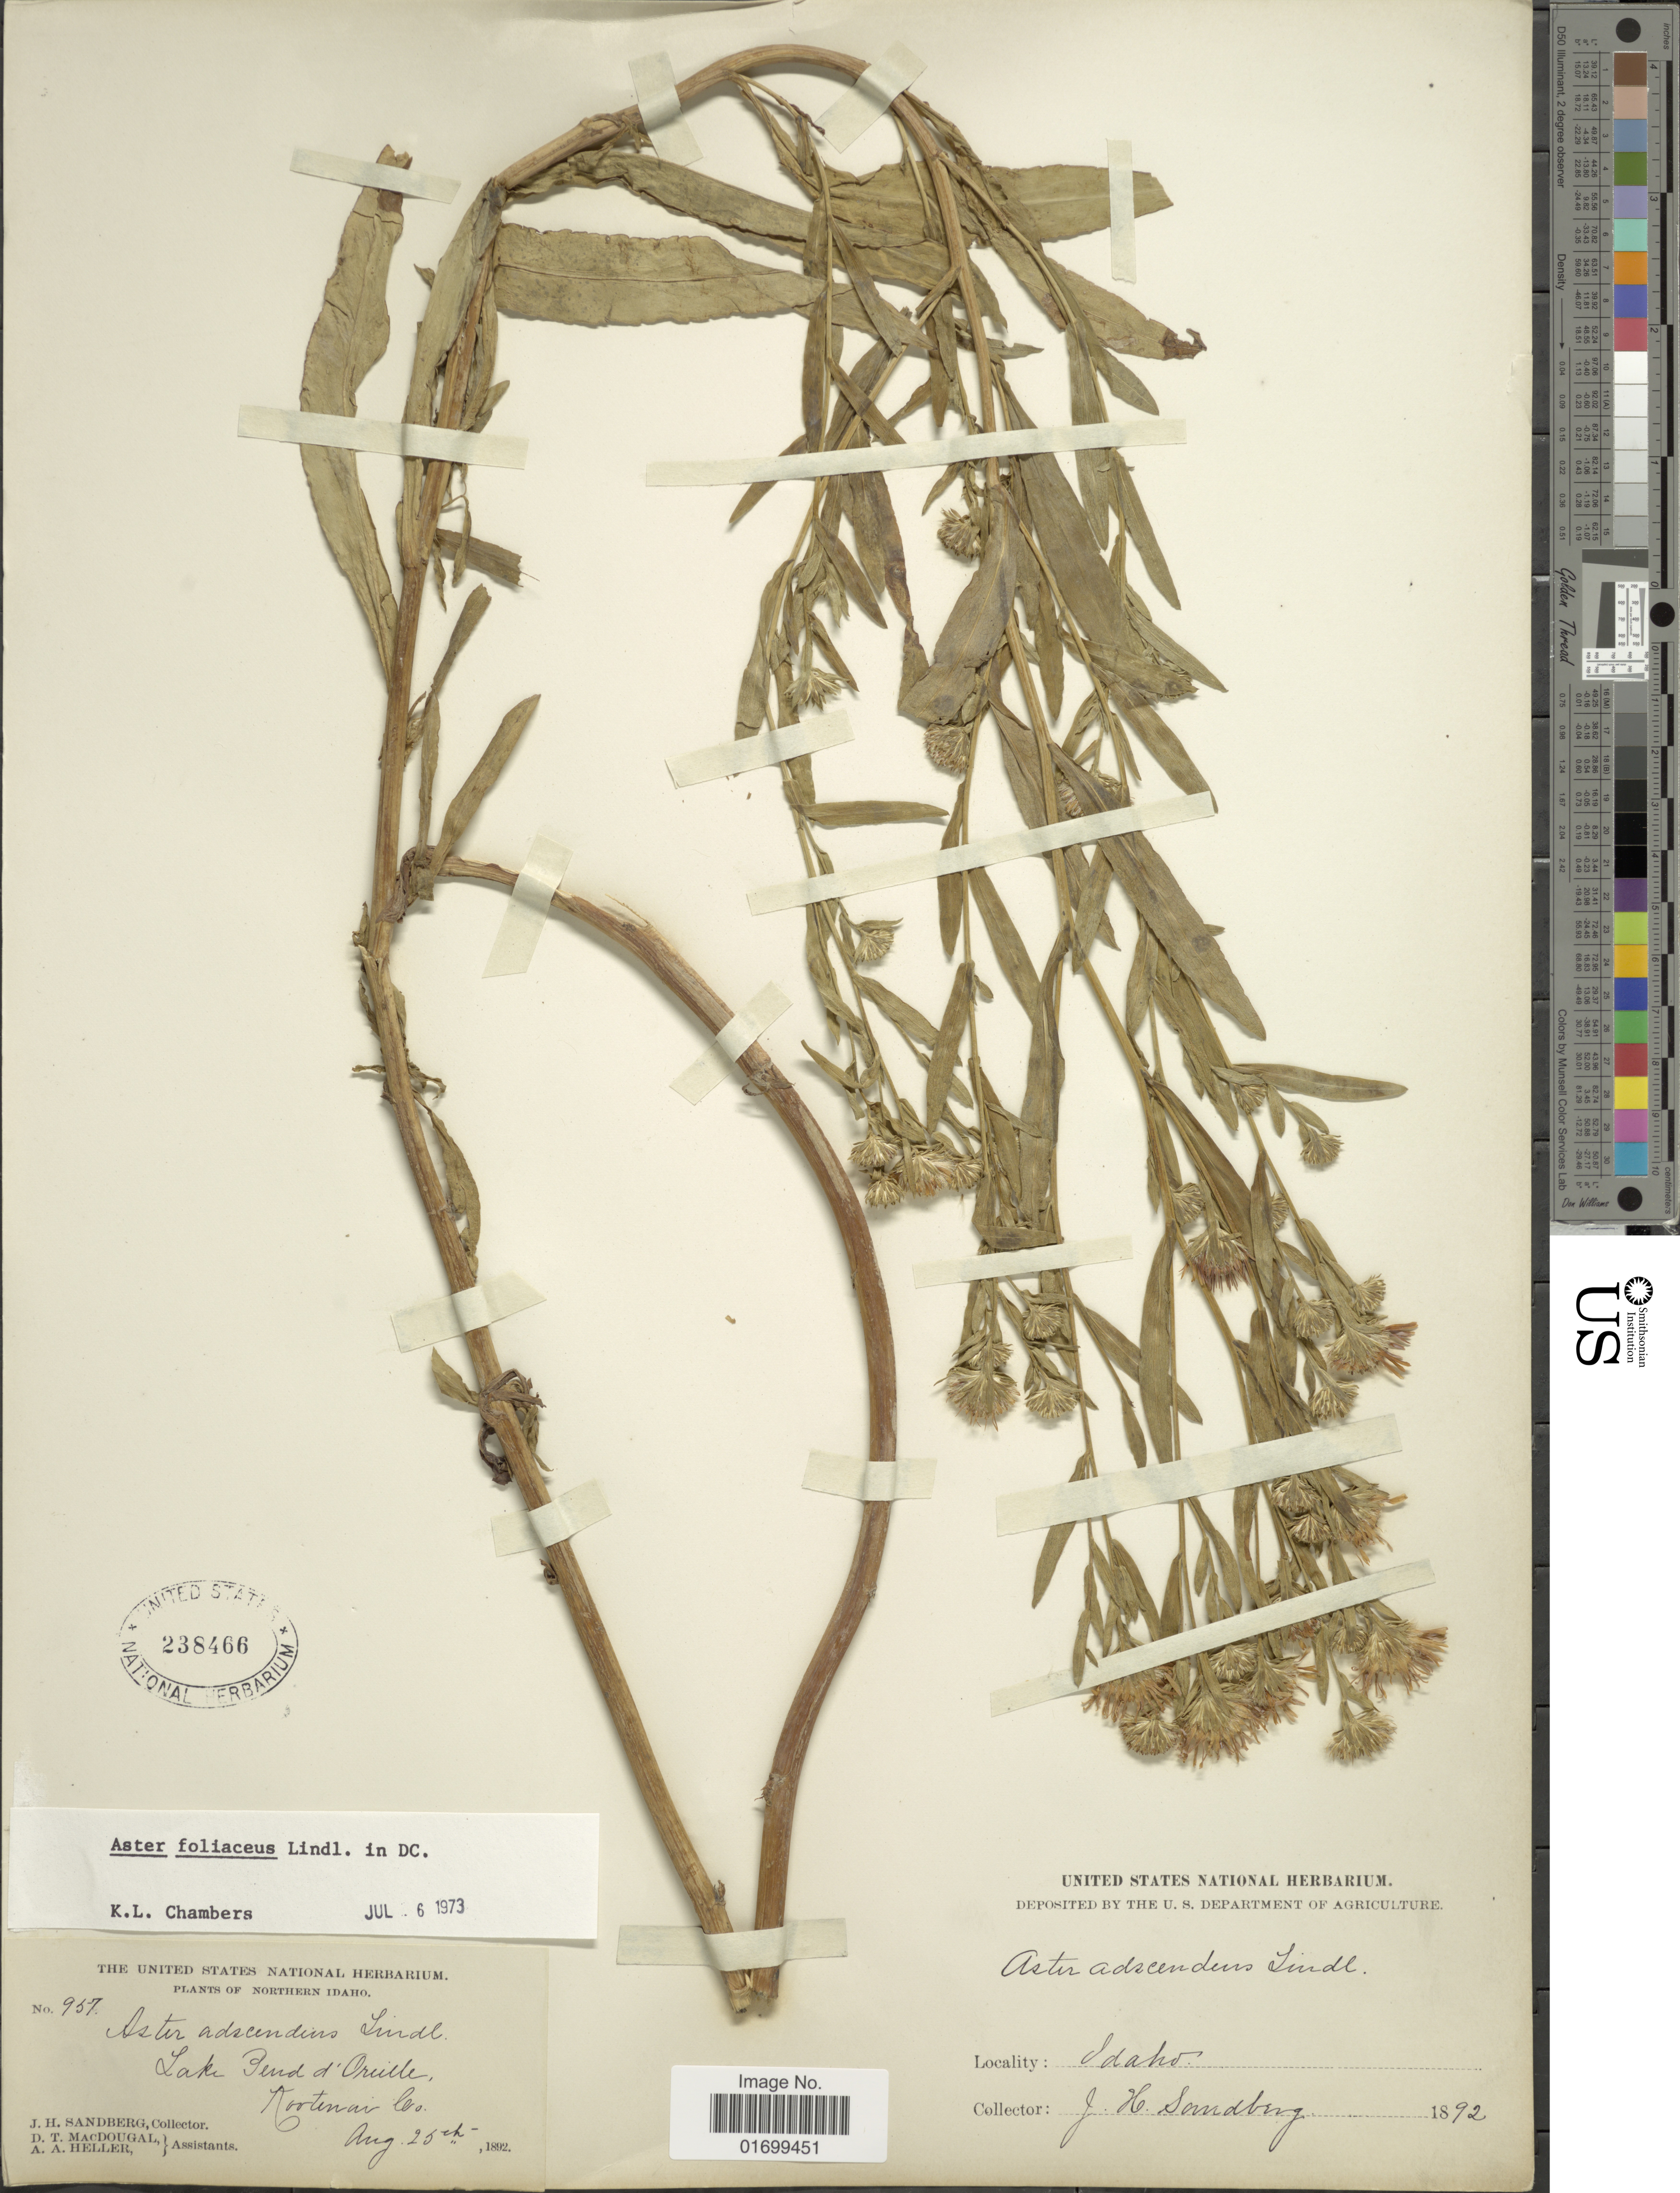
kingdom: Plantae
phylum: Tracheophyta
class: Magnoliopsida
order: Asterales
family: Asteraceae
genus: Symphyotrichum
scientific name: Symphyotrichum foliaceum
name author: (Lindl. ex DC.) G.L. Nesom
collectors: J. H. Sandberg, D. T. MacDougal & A. A. Heller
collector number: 957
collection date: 1892-08-25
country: United States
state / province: Idaho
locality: Lake Pend d'Oreille, Kootenai Co.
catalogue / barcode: US 238466